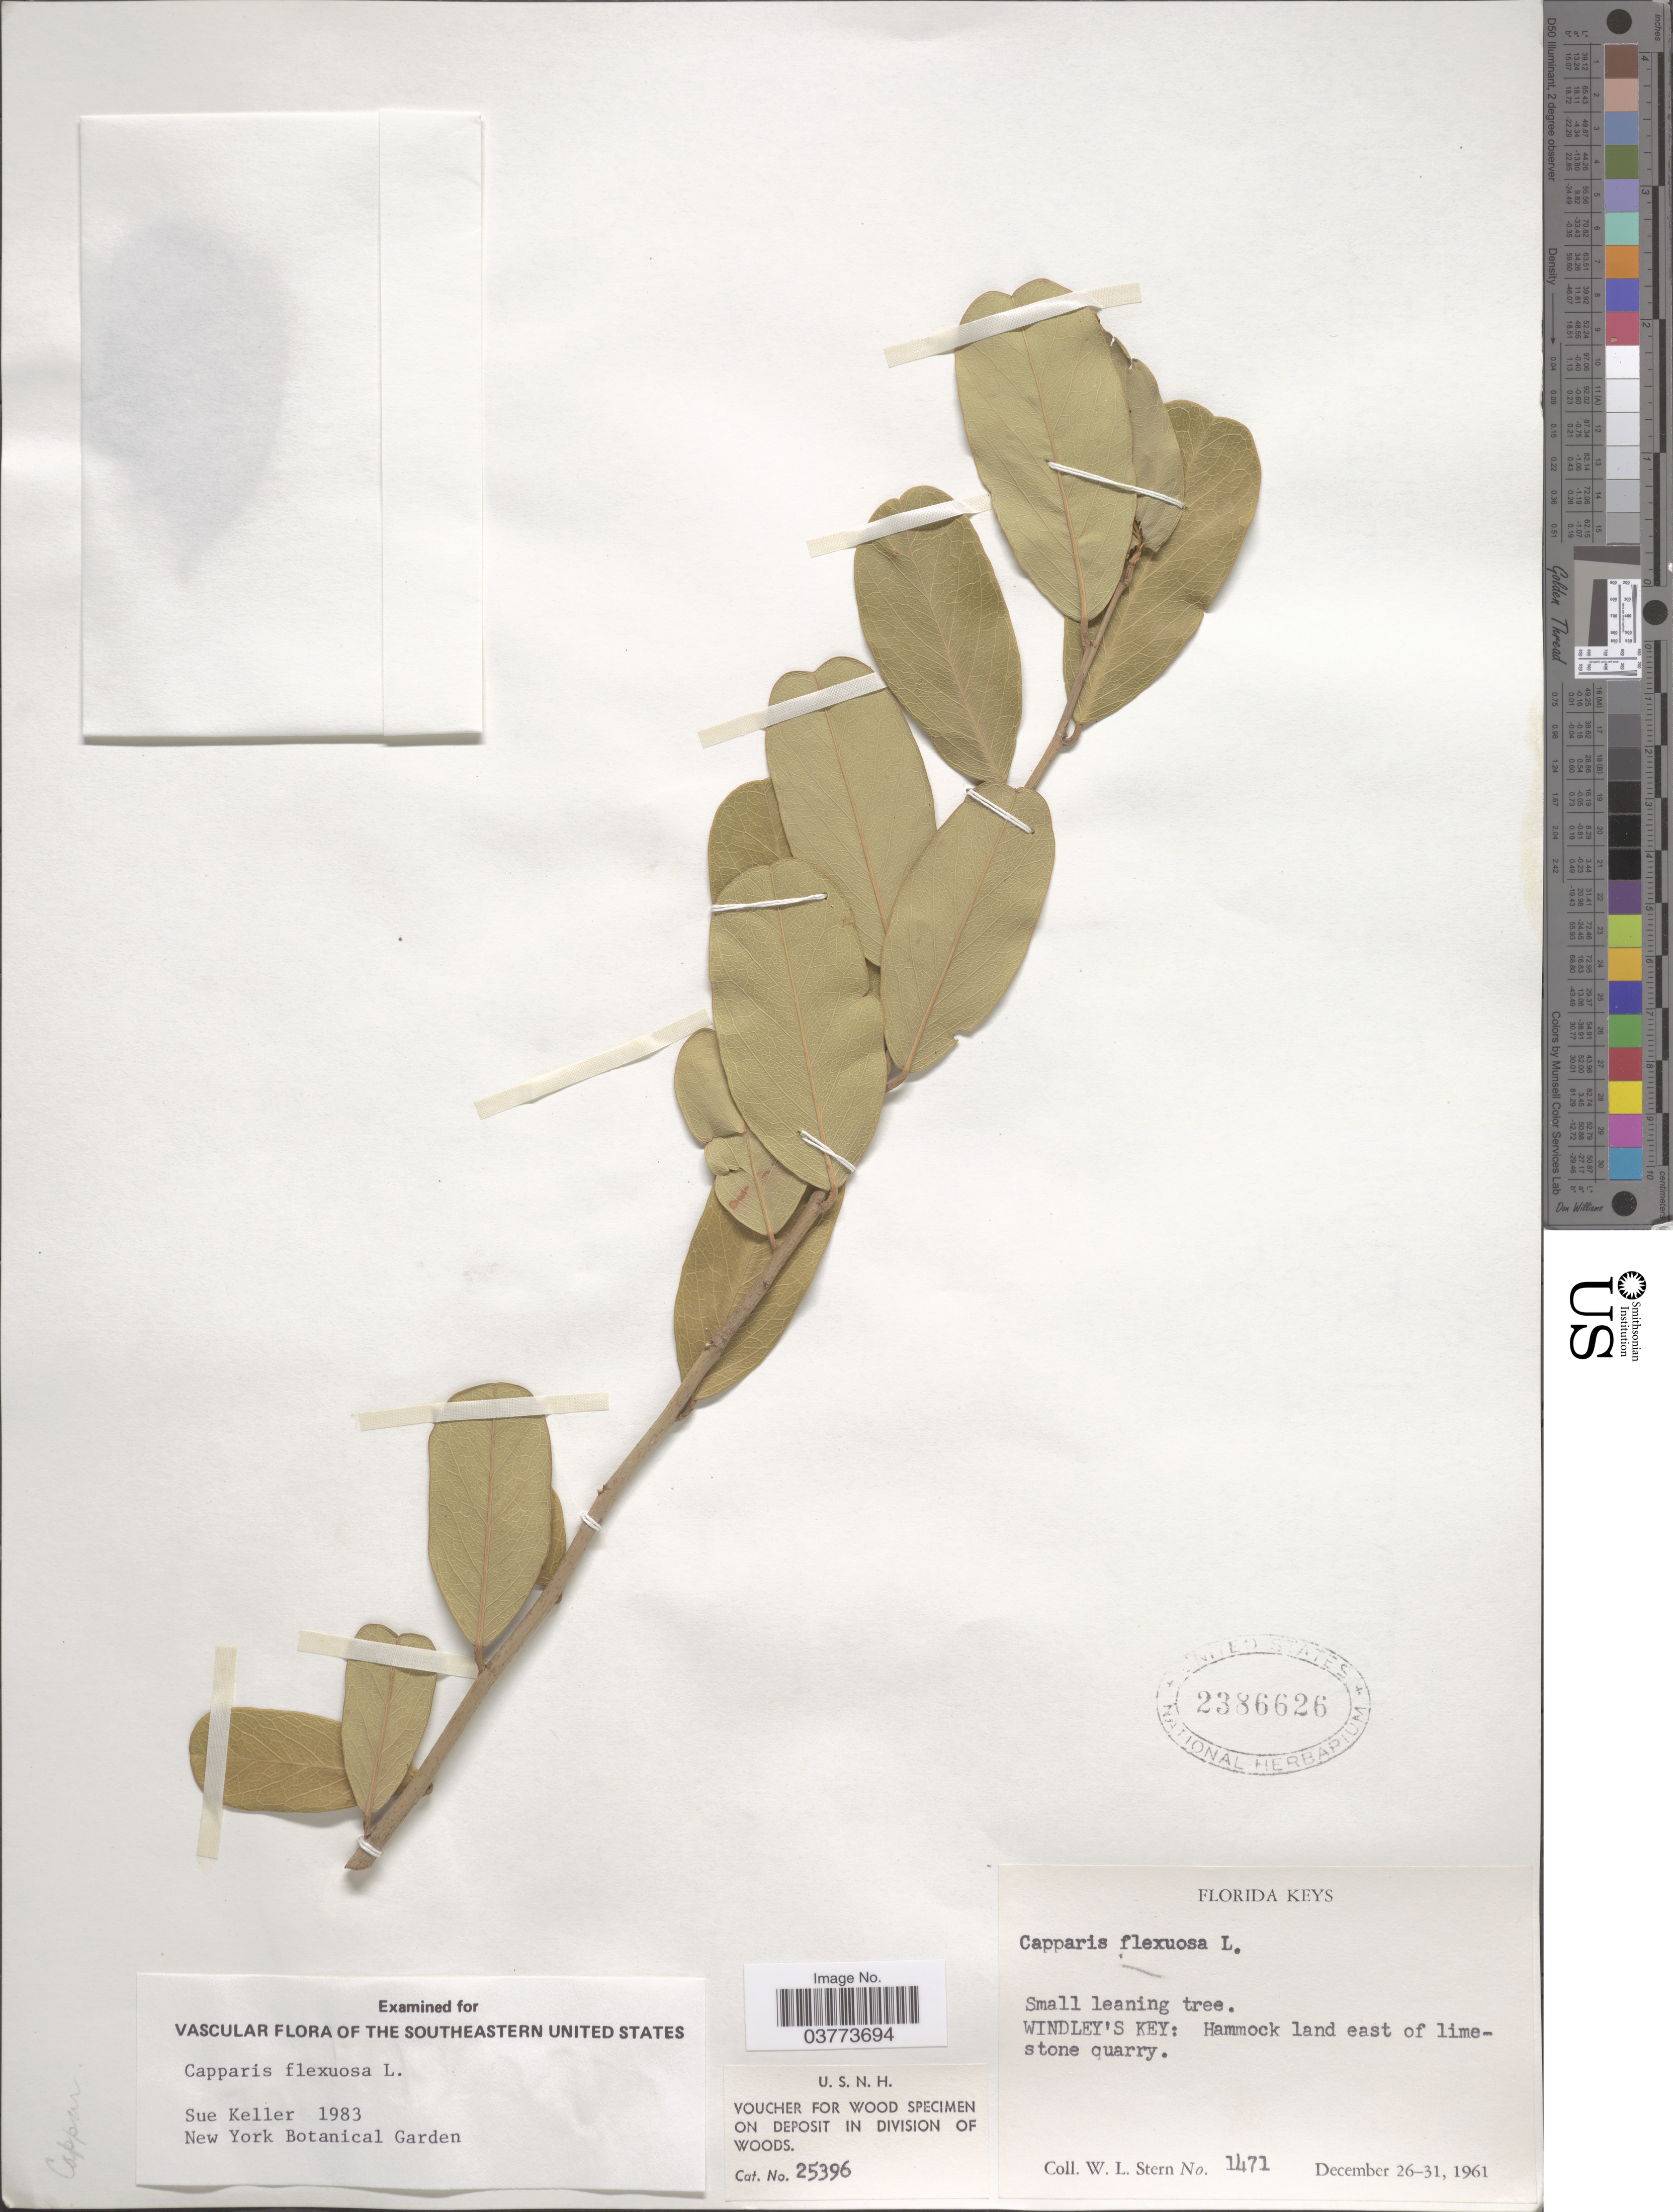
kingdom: Plantae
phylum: Tracheophyta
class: Magnoliopsida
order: Brassicales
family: Capparaceae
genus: Cynophalla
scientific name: Cynophalla flexuosa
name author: (L.) J. Presl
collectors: W. L. Stern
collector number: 1471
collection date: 1961-12-26/1961-12-31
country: United States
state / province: Florida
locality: Florida Keys. Windley's Key: Hammock land east of limestone quarry.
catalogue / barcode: US 2386626